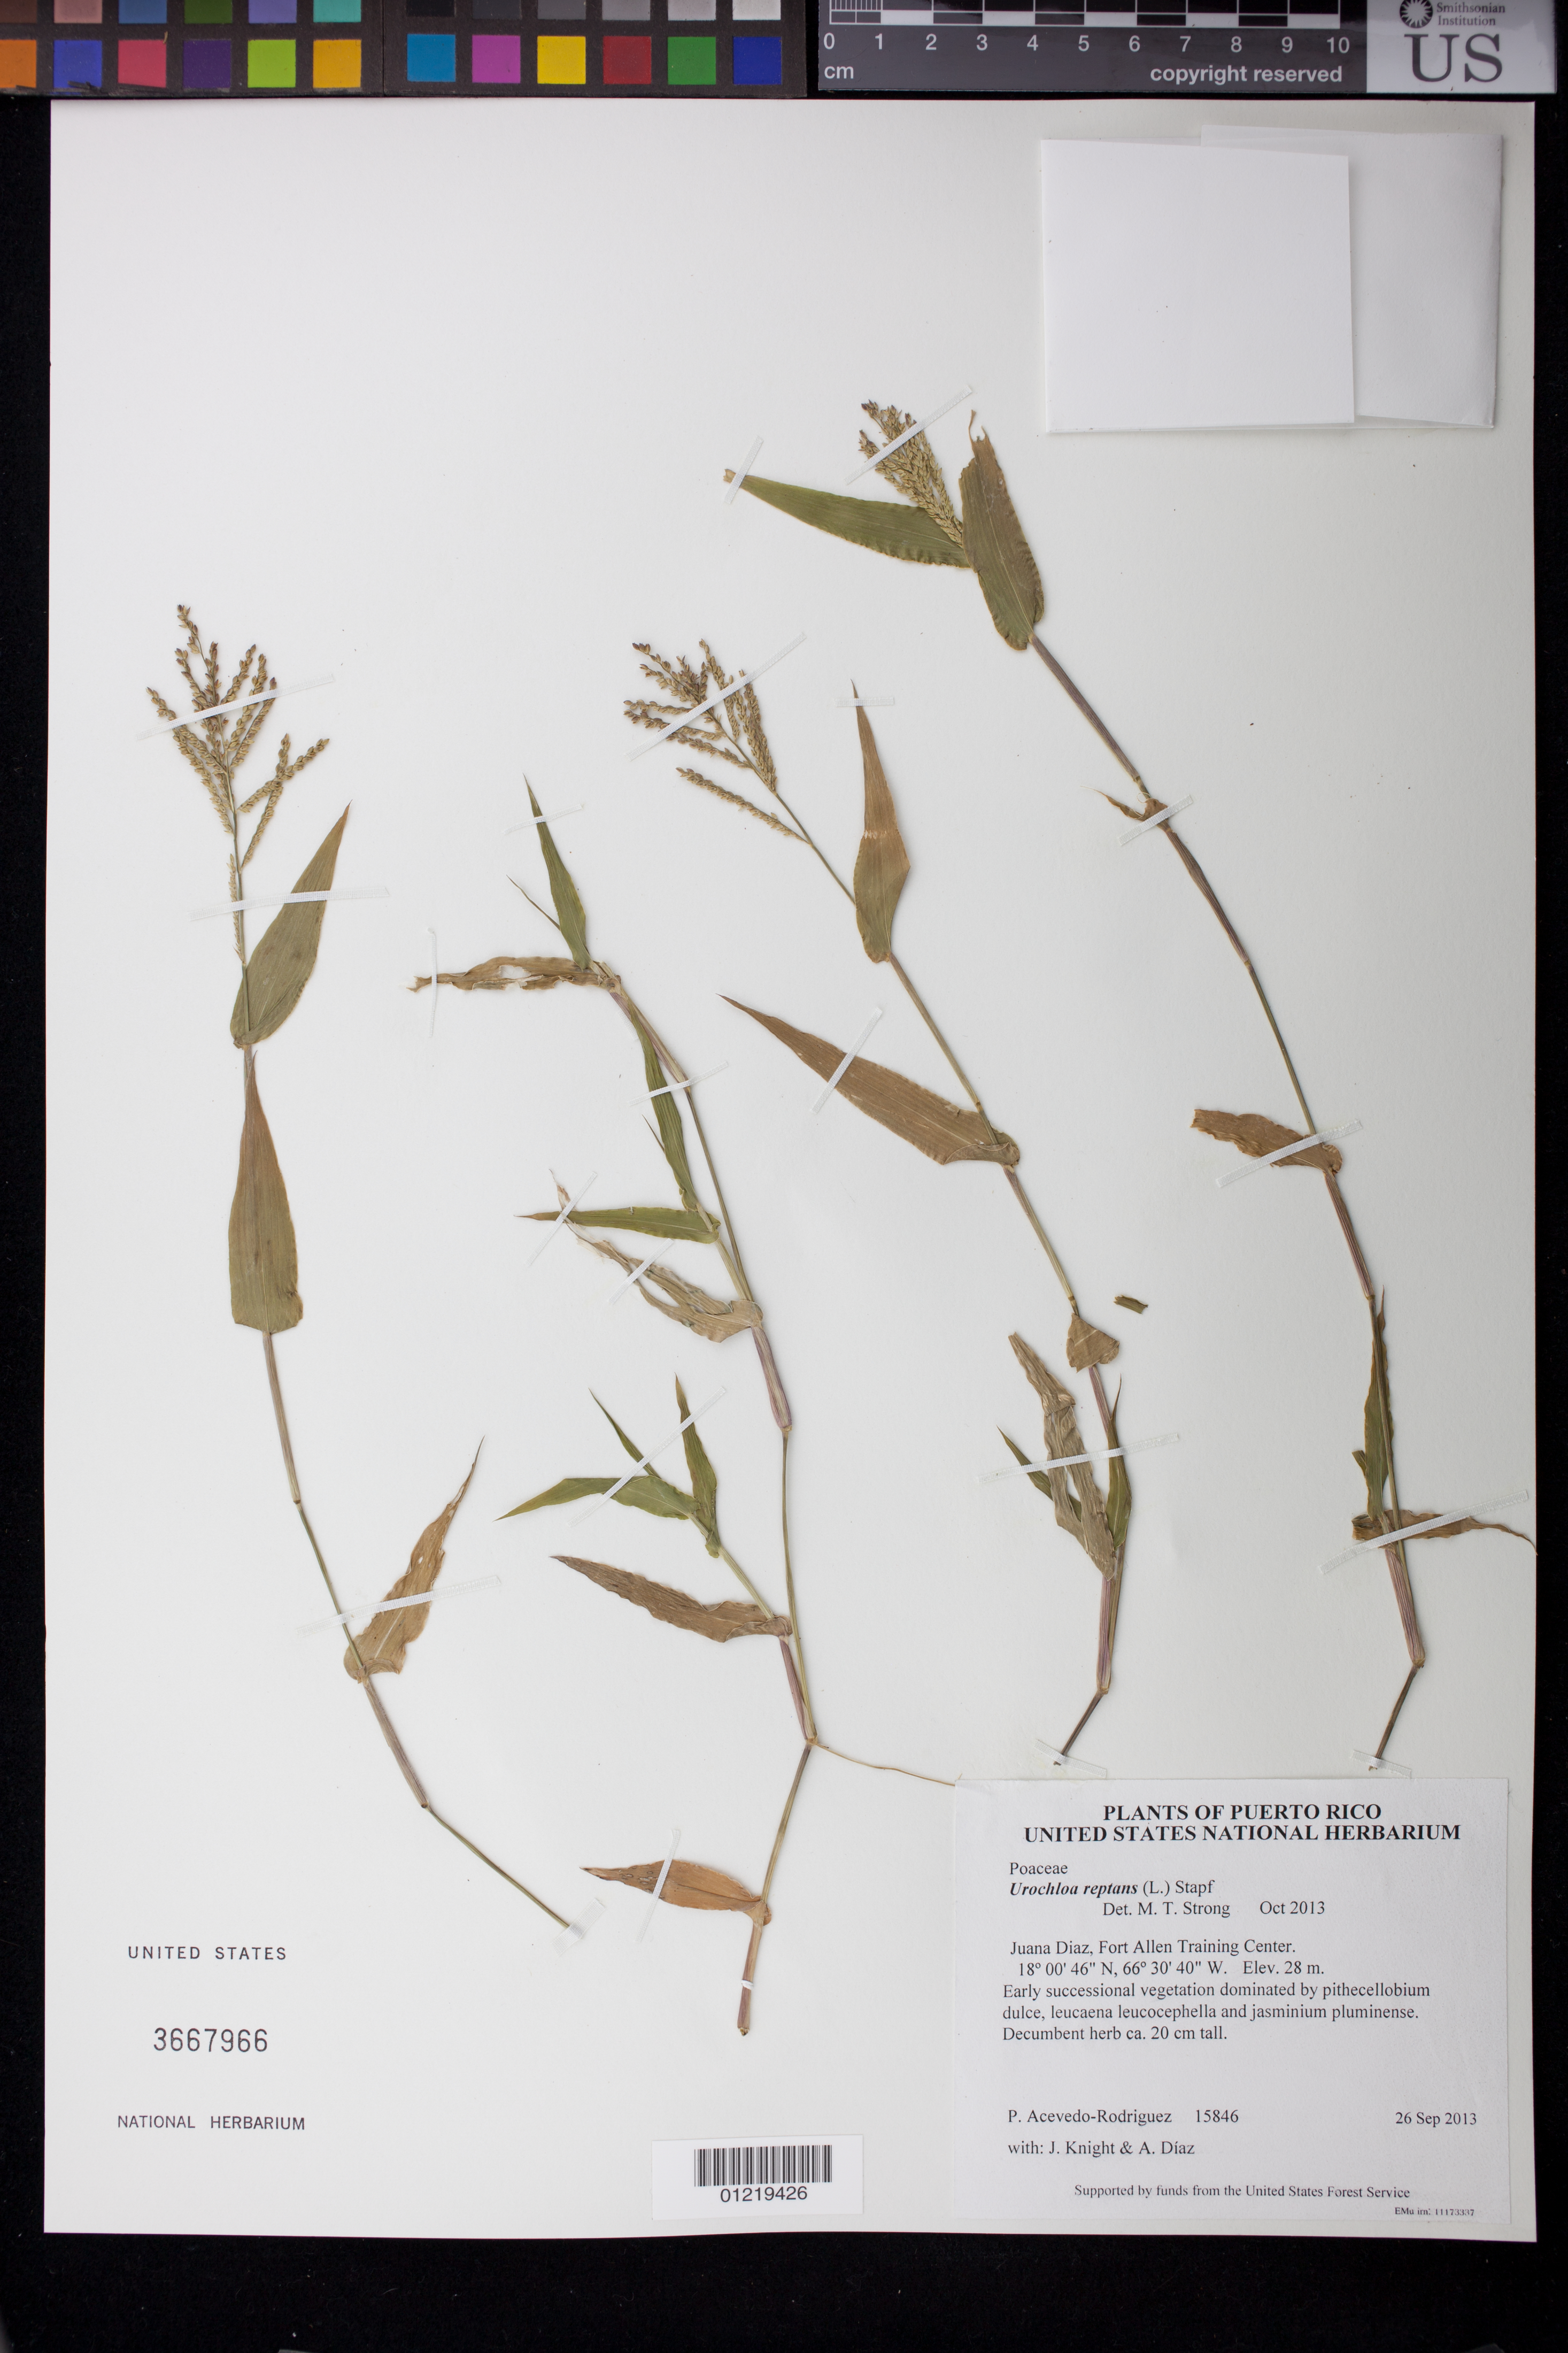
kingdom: Plantae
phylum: Tracheophyta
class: Liliopsida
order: Poales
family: Poaceae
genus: Urochloa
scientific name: Urochloa reptans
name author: (L.) Stapf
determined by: Strong, M. T., (US), Smithsonian Institution - National Museum of Natural History (UNITED STATES)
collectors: P. Acevedo-Rodr., J. Knight & A. Díaz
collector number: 15846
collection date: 2013-09-26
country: Puerto Rico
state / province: Juana Diaz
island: Puerto Rico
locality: Fort Allen Training Center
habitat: Early successional vegetation dominated by pithecellobium dulce, leucaena leucocephella and jasminium pluminense.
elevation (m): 28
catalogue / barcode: US 3667966